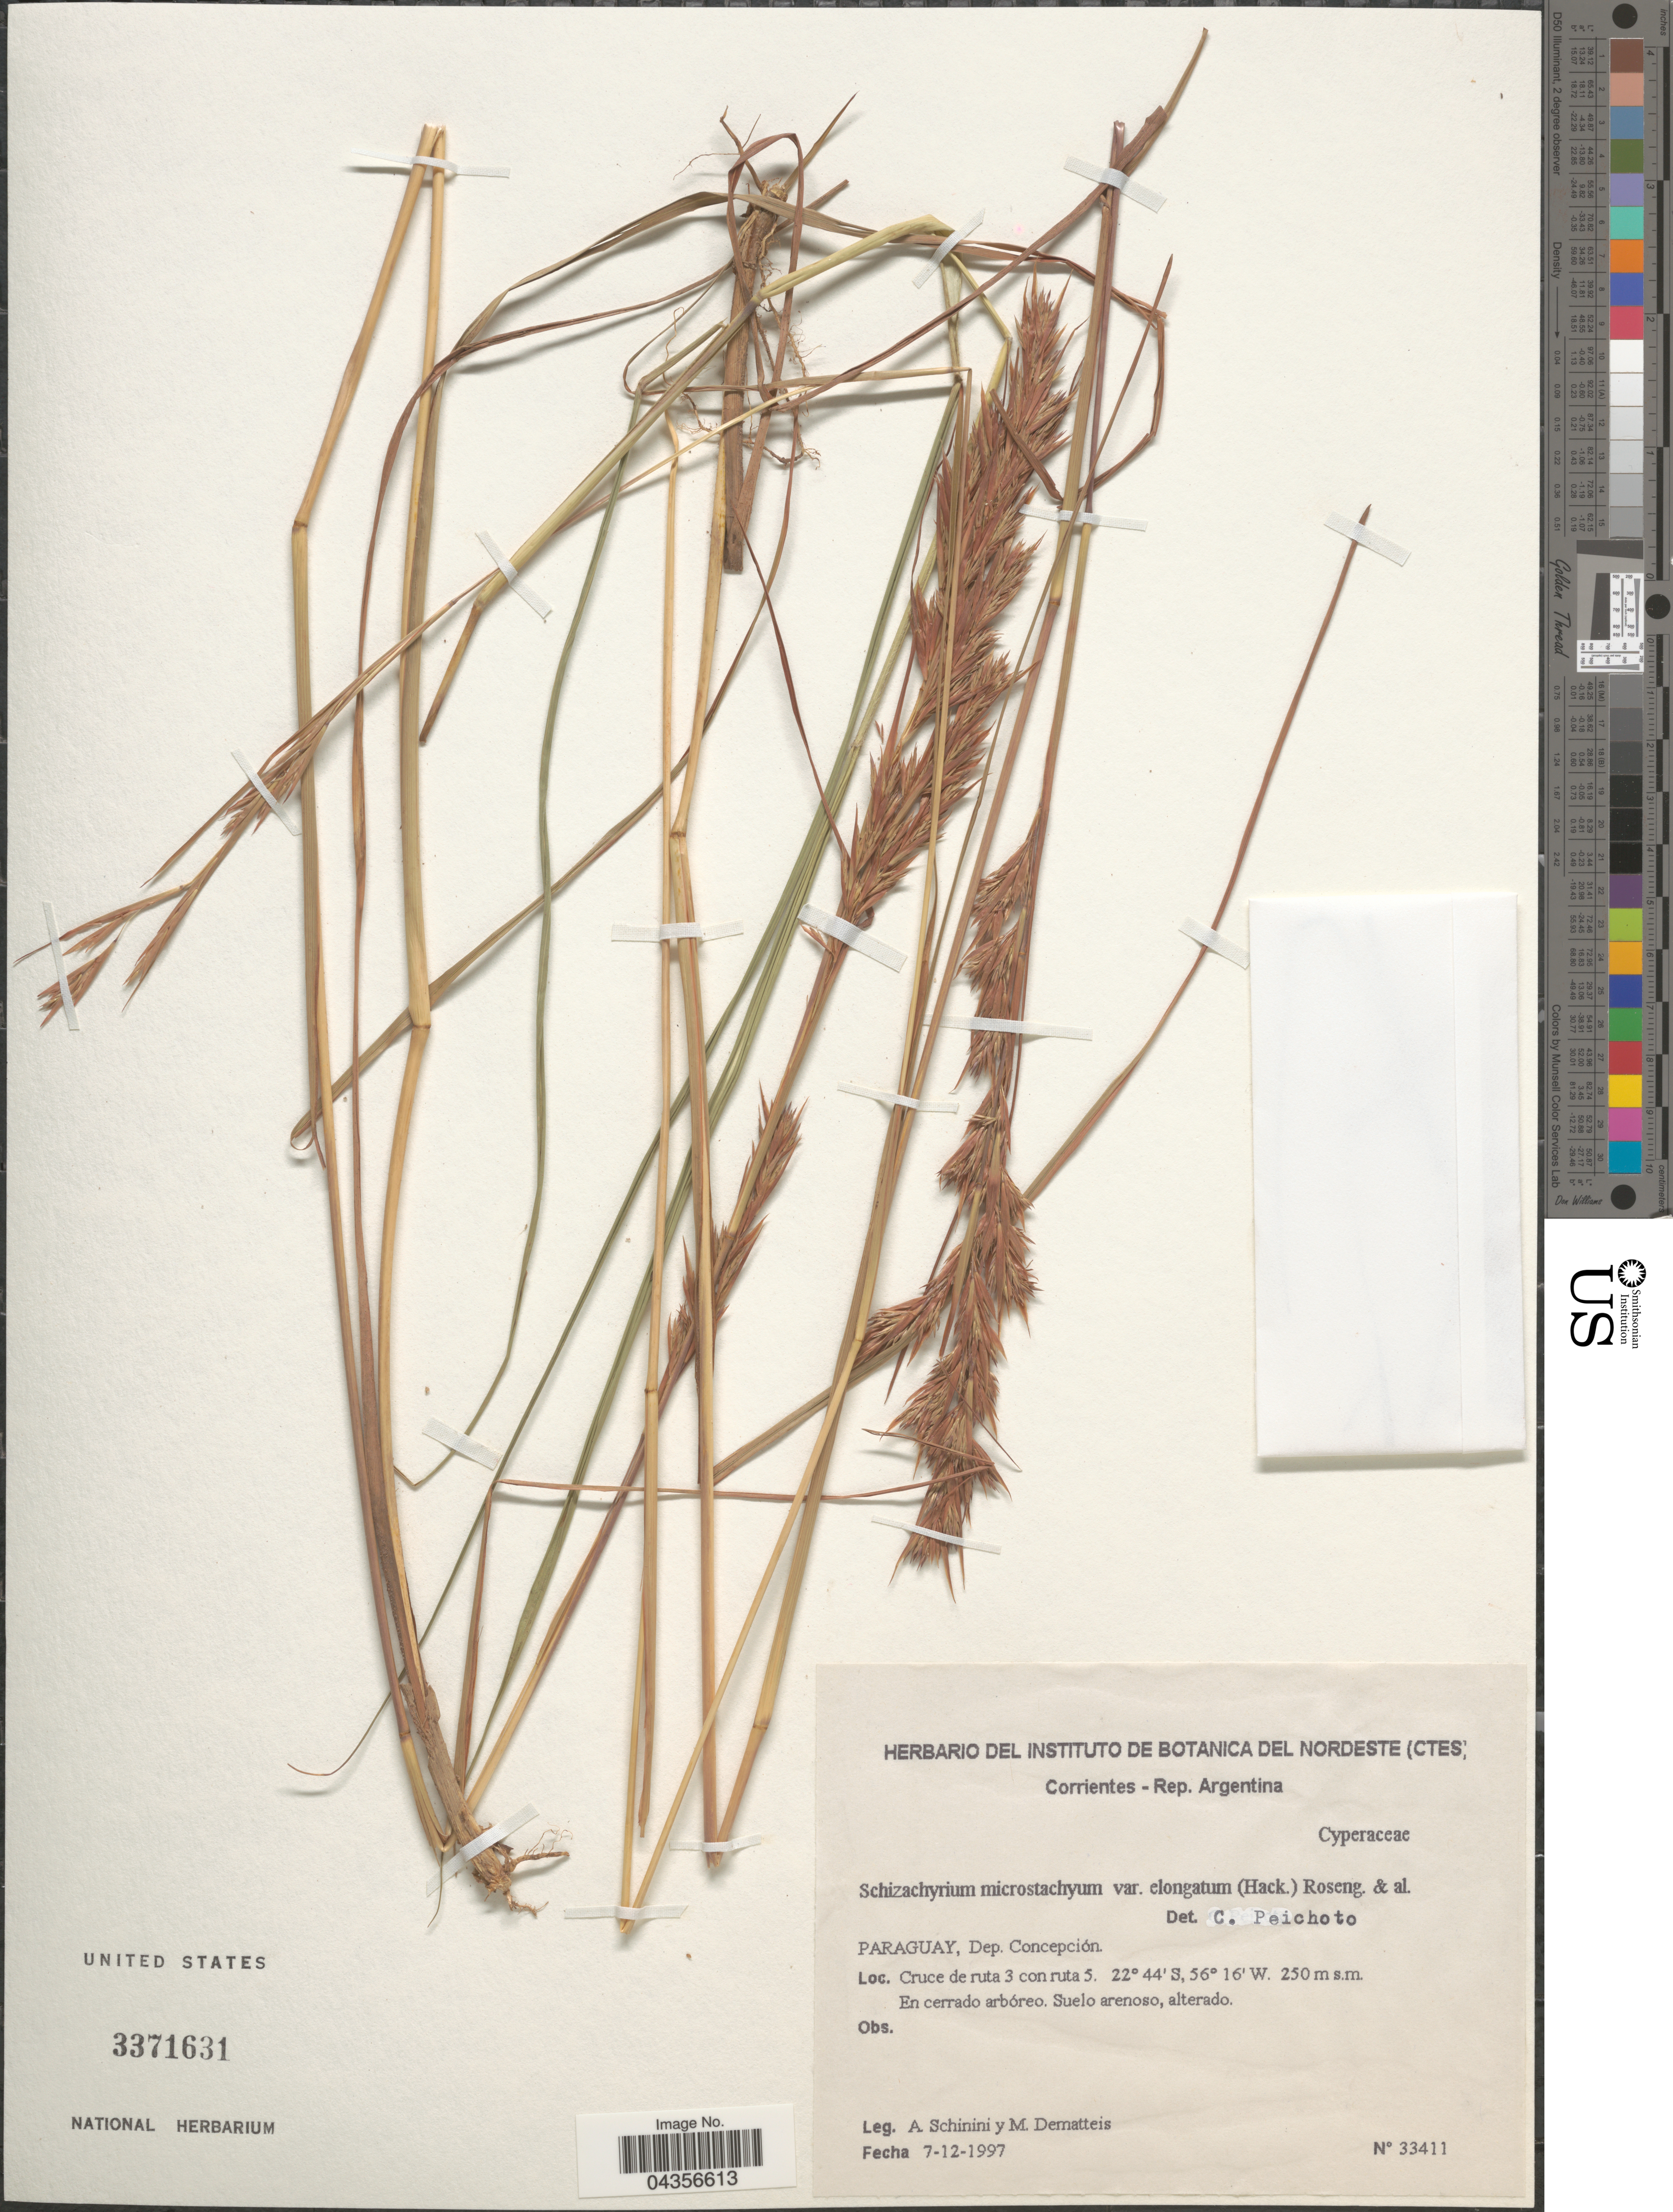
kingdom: Plantae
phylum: Tracheophyta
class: Liliopsida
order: Poales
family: Poaceae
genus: Schizachyrium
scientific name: Schizachyrium microstachyum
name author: (Desv. ex Ham.) Roseng. et al.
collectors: A. Schinini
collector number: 33411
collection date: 1997-12-07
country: Paraguay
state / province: Concepcion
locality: Dep. Concepción. Cruce de ruta 3 con ruta 5.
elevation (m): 250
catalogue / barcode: US 3371631